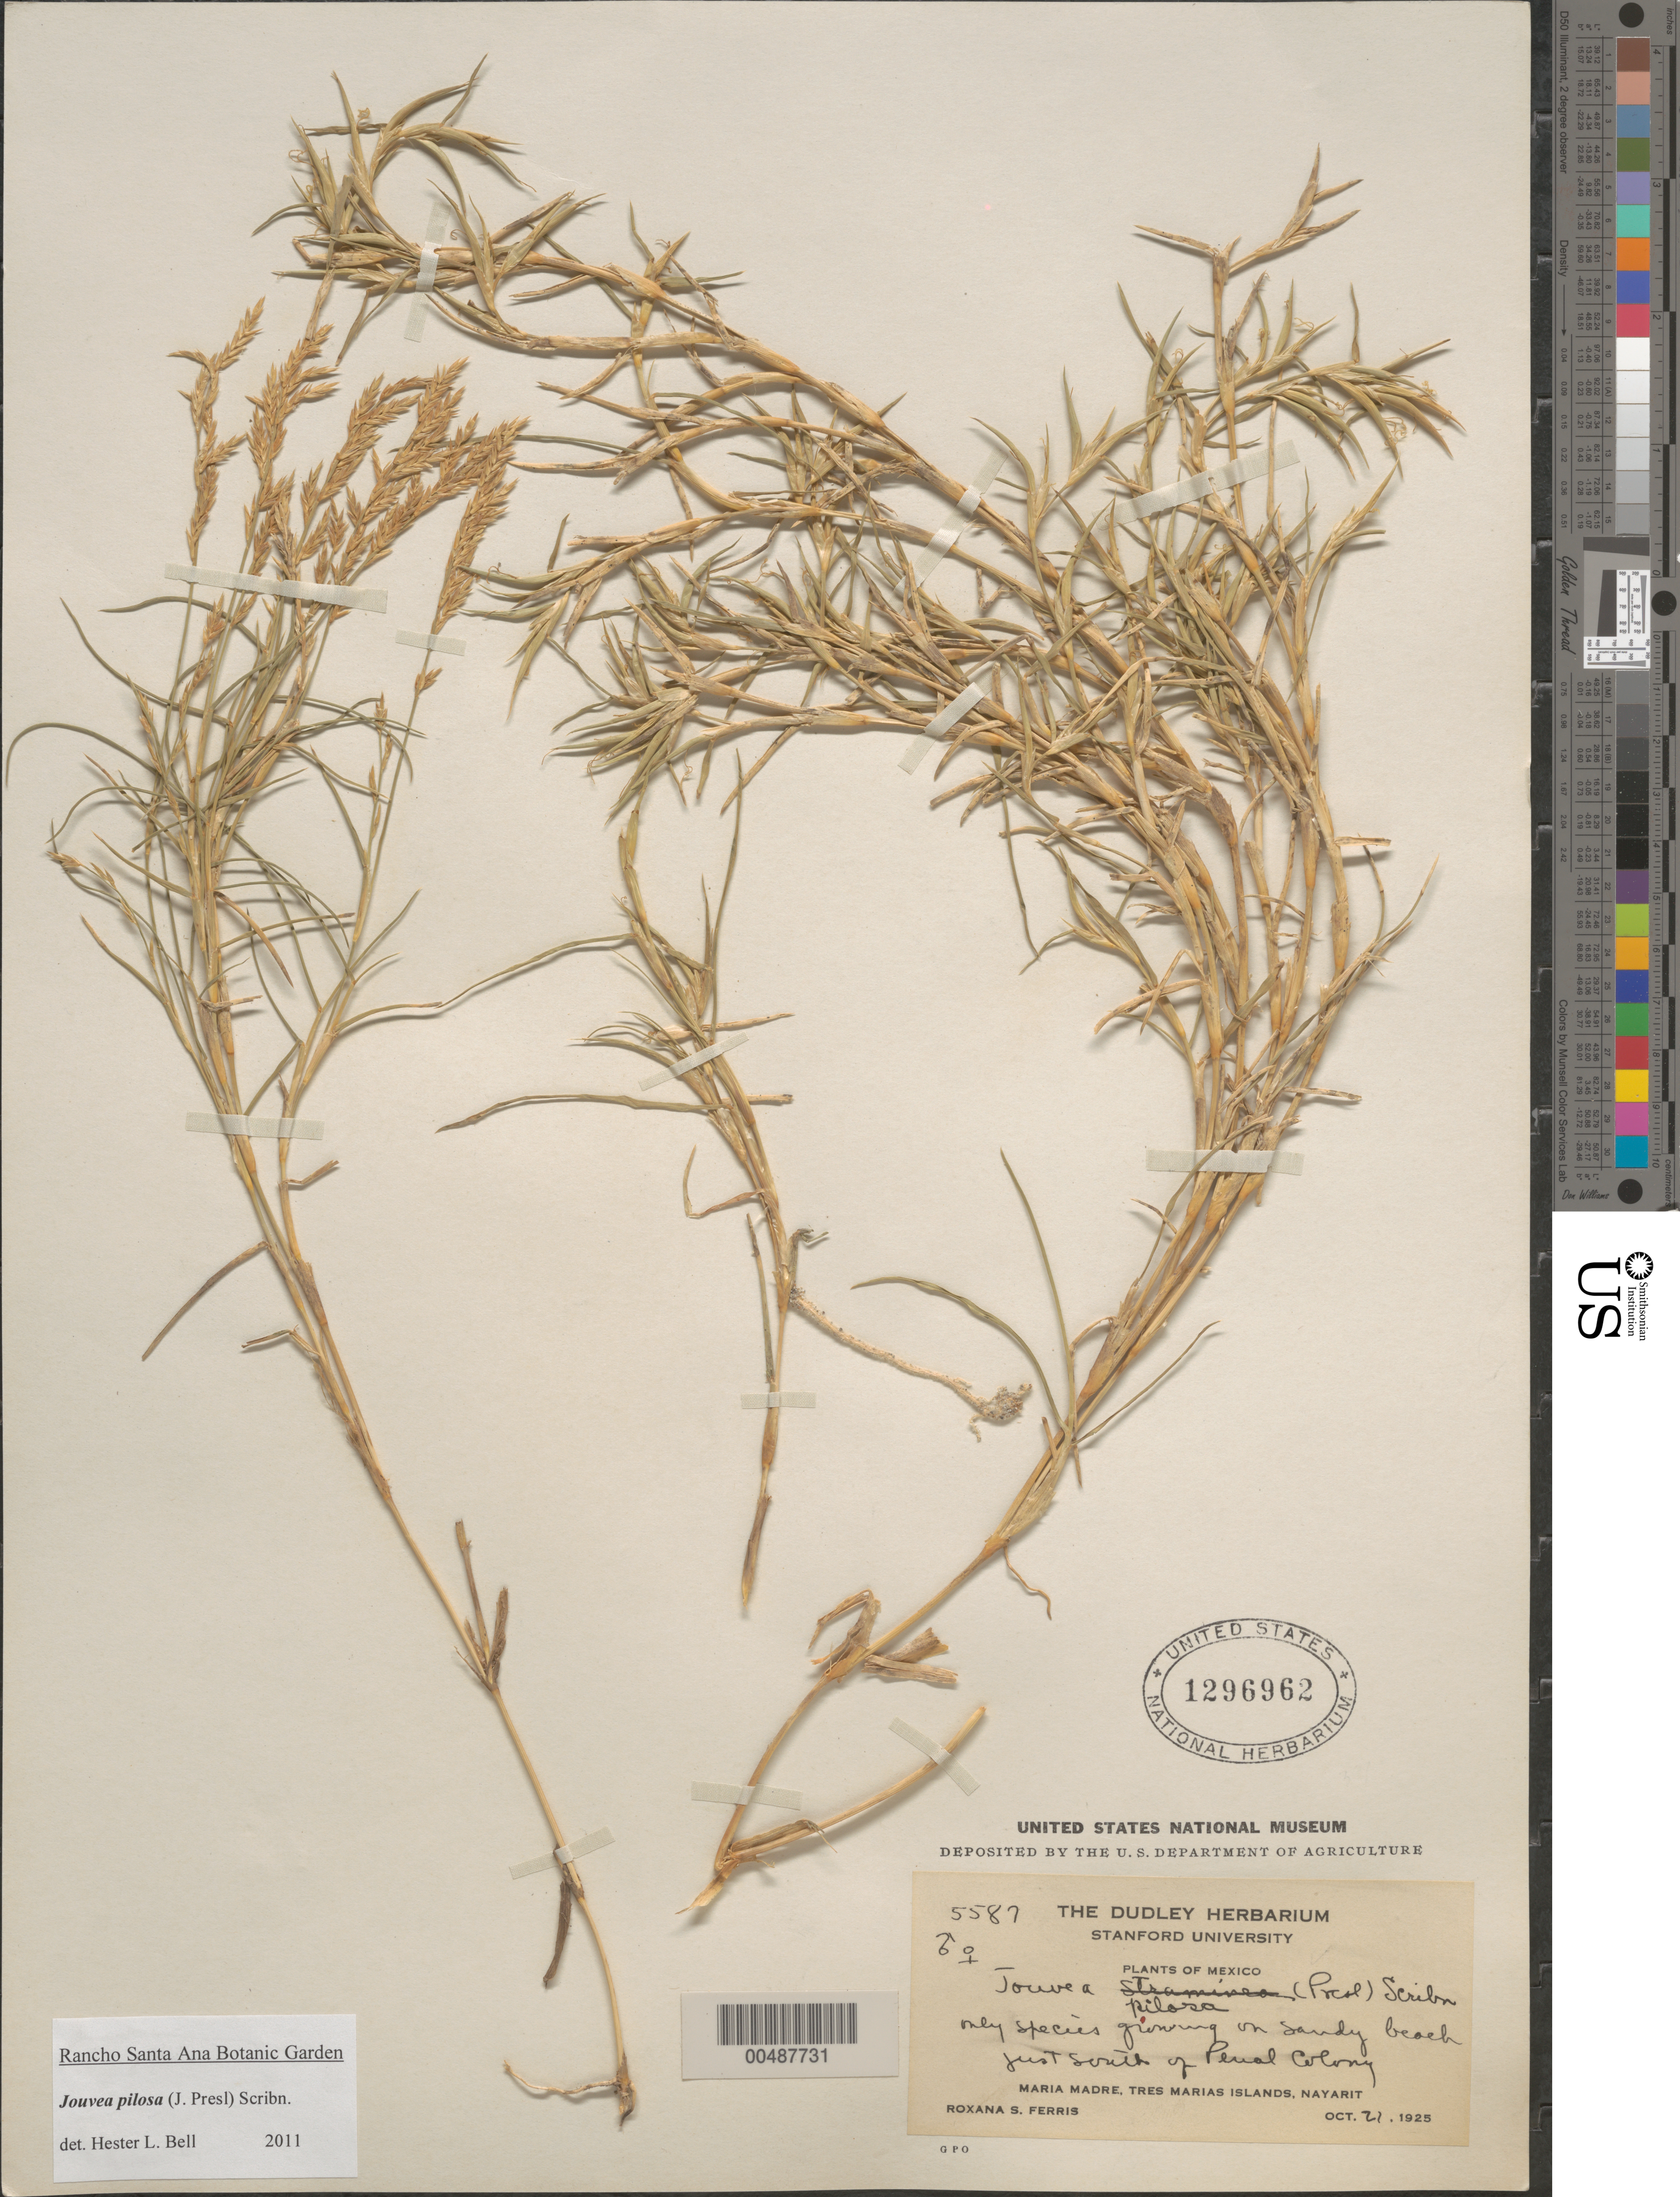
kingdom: Plantae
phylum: Tracheophyta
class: Liliopsida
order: Poales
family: Poaceae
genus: Jouvea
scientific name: Jouvea pilosa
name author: (J. Presl) Scribn.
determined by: Bell, H. L.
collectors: R. S. Ferris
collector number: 5587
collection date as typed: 21 Oct 1925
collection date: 1925-10-21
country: Mexico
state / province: Nayarit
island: Maria Madre I.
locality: Maria Madre, Tres Marias Islands, on sandy beach just S of Penal Colony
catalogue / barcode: US 1296962